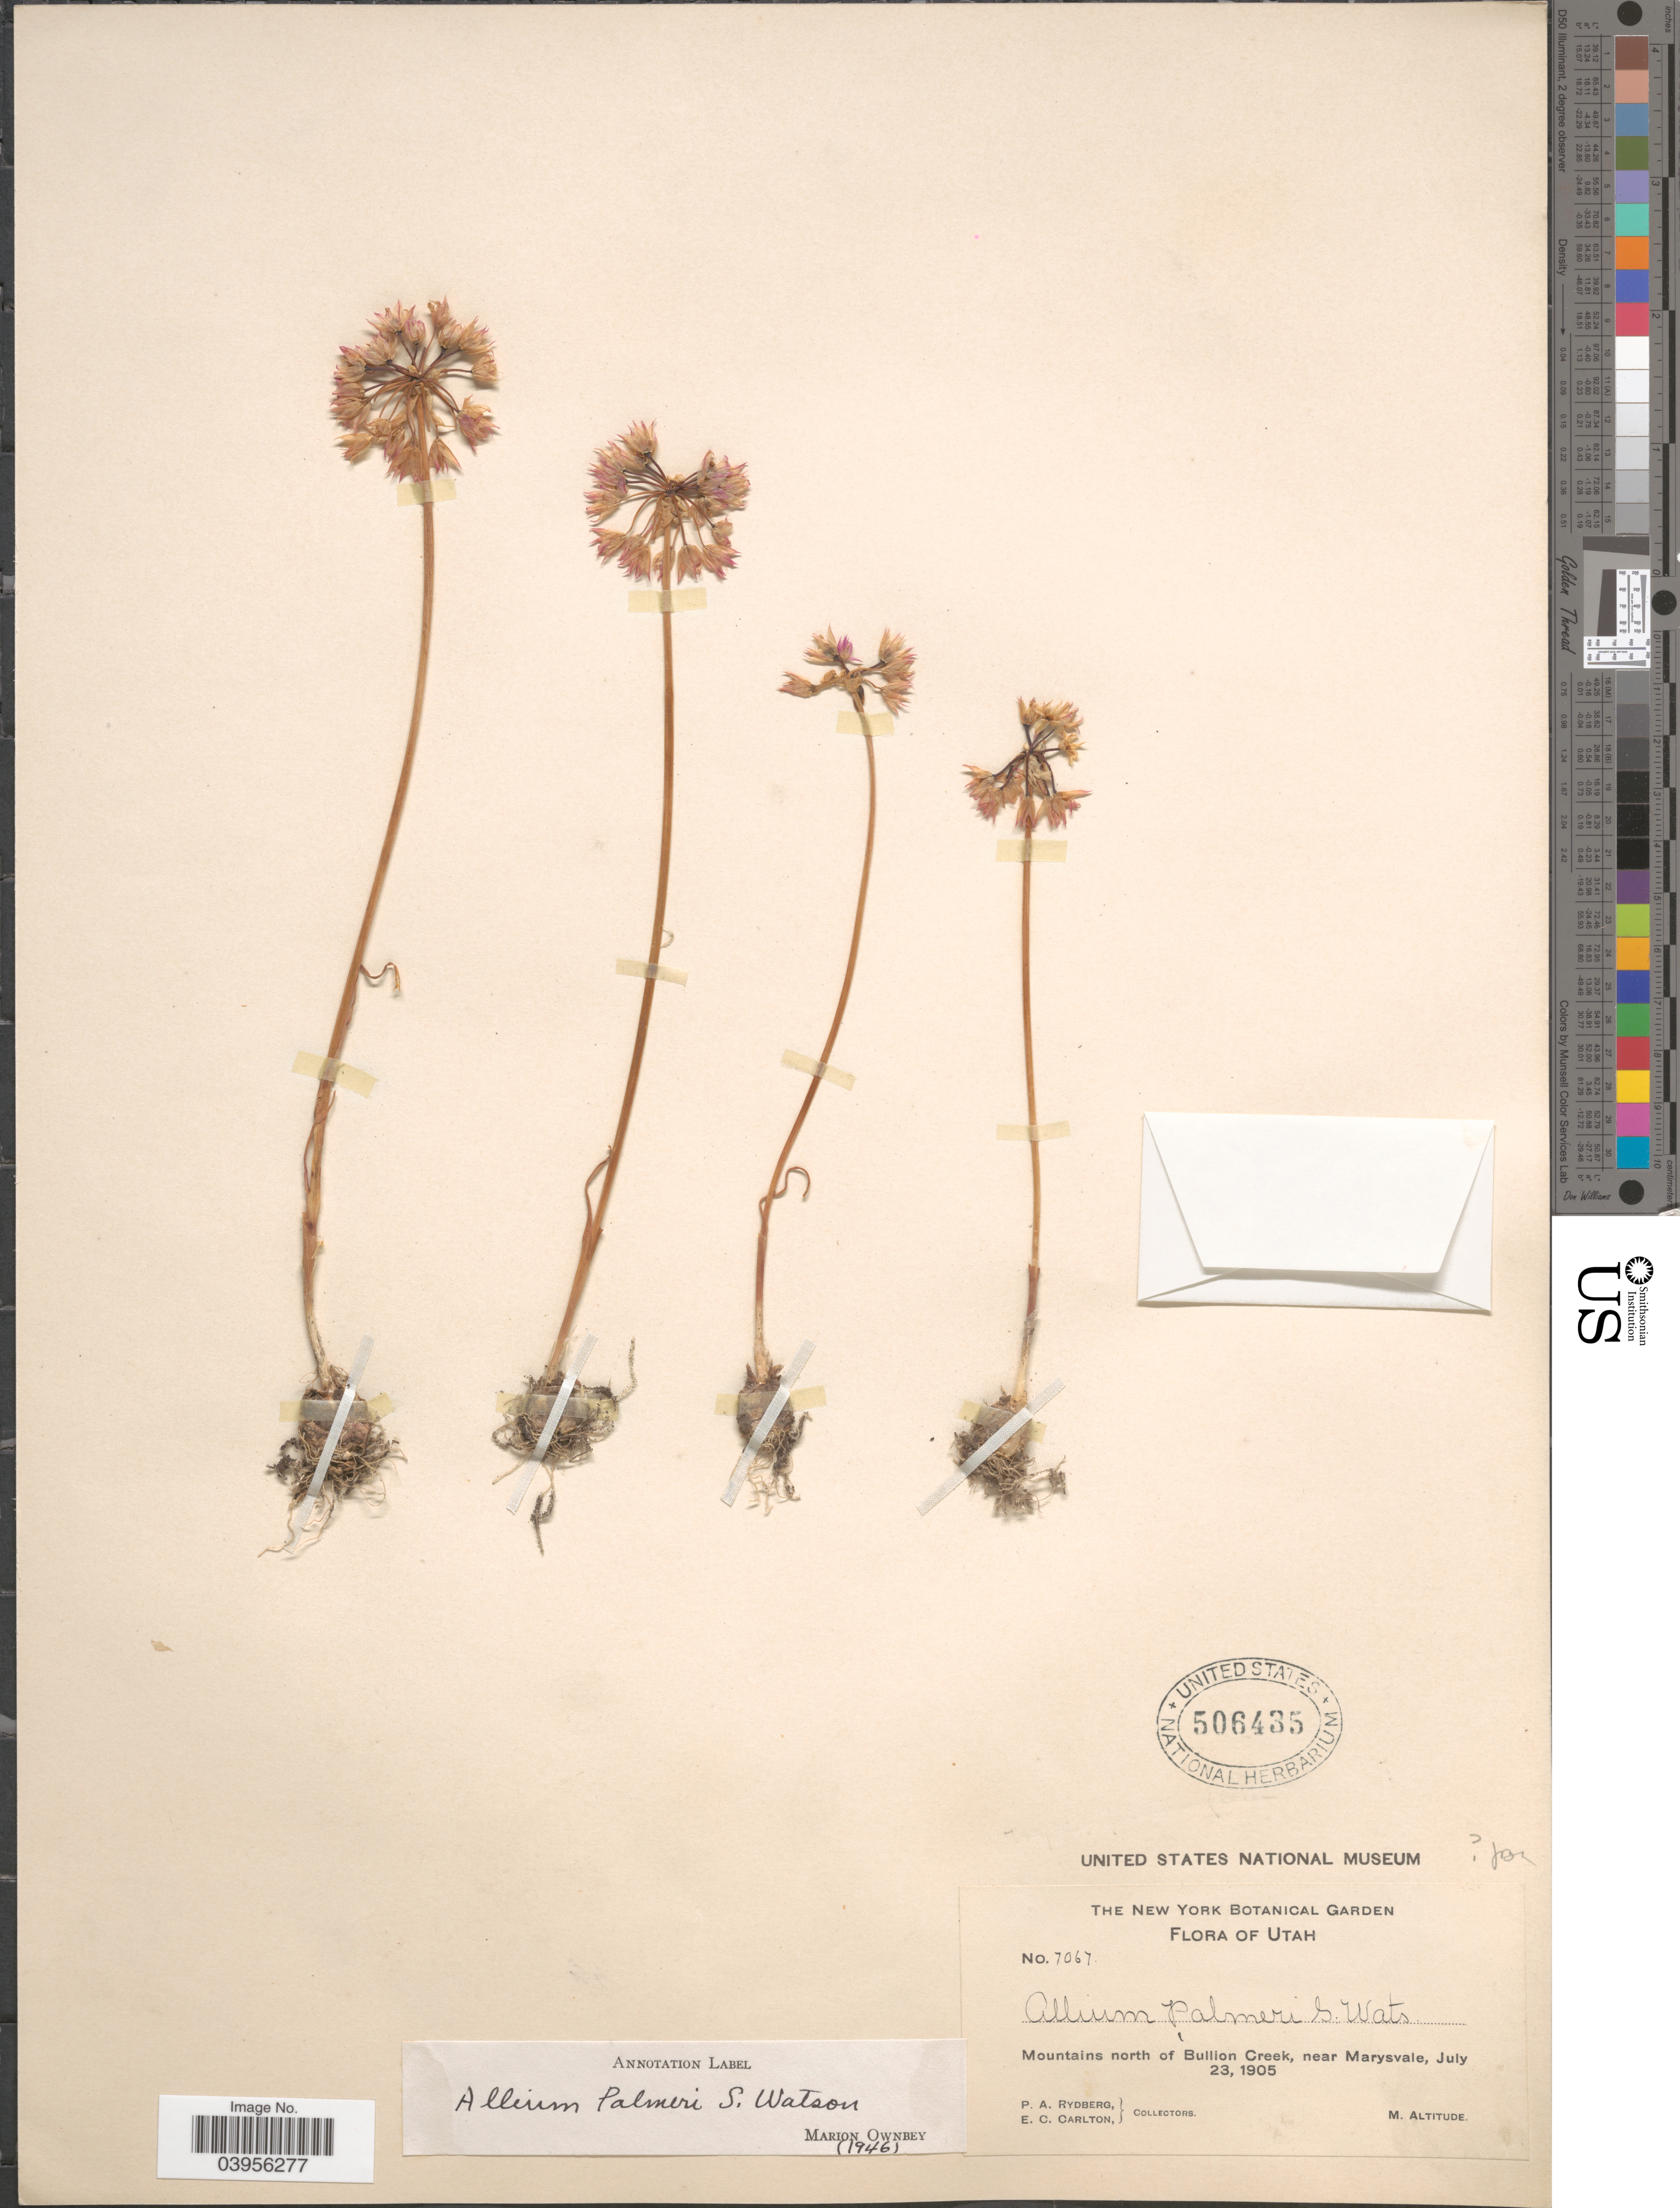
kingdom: Plantae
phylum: Tracheophyta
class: Liliopsida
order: Asparagales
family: Amaryllidaceae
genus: Allium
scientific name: Allium palmeri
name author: S. Watson in C. King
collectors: P. A. Rydberg & E. Carlton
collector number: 7067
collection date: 1905-07-23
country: United States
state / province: Utah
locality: Mountains north of Bullion Creek, near Marysvale.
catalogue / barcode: US 506435